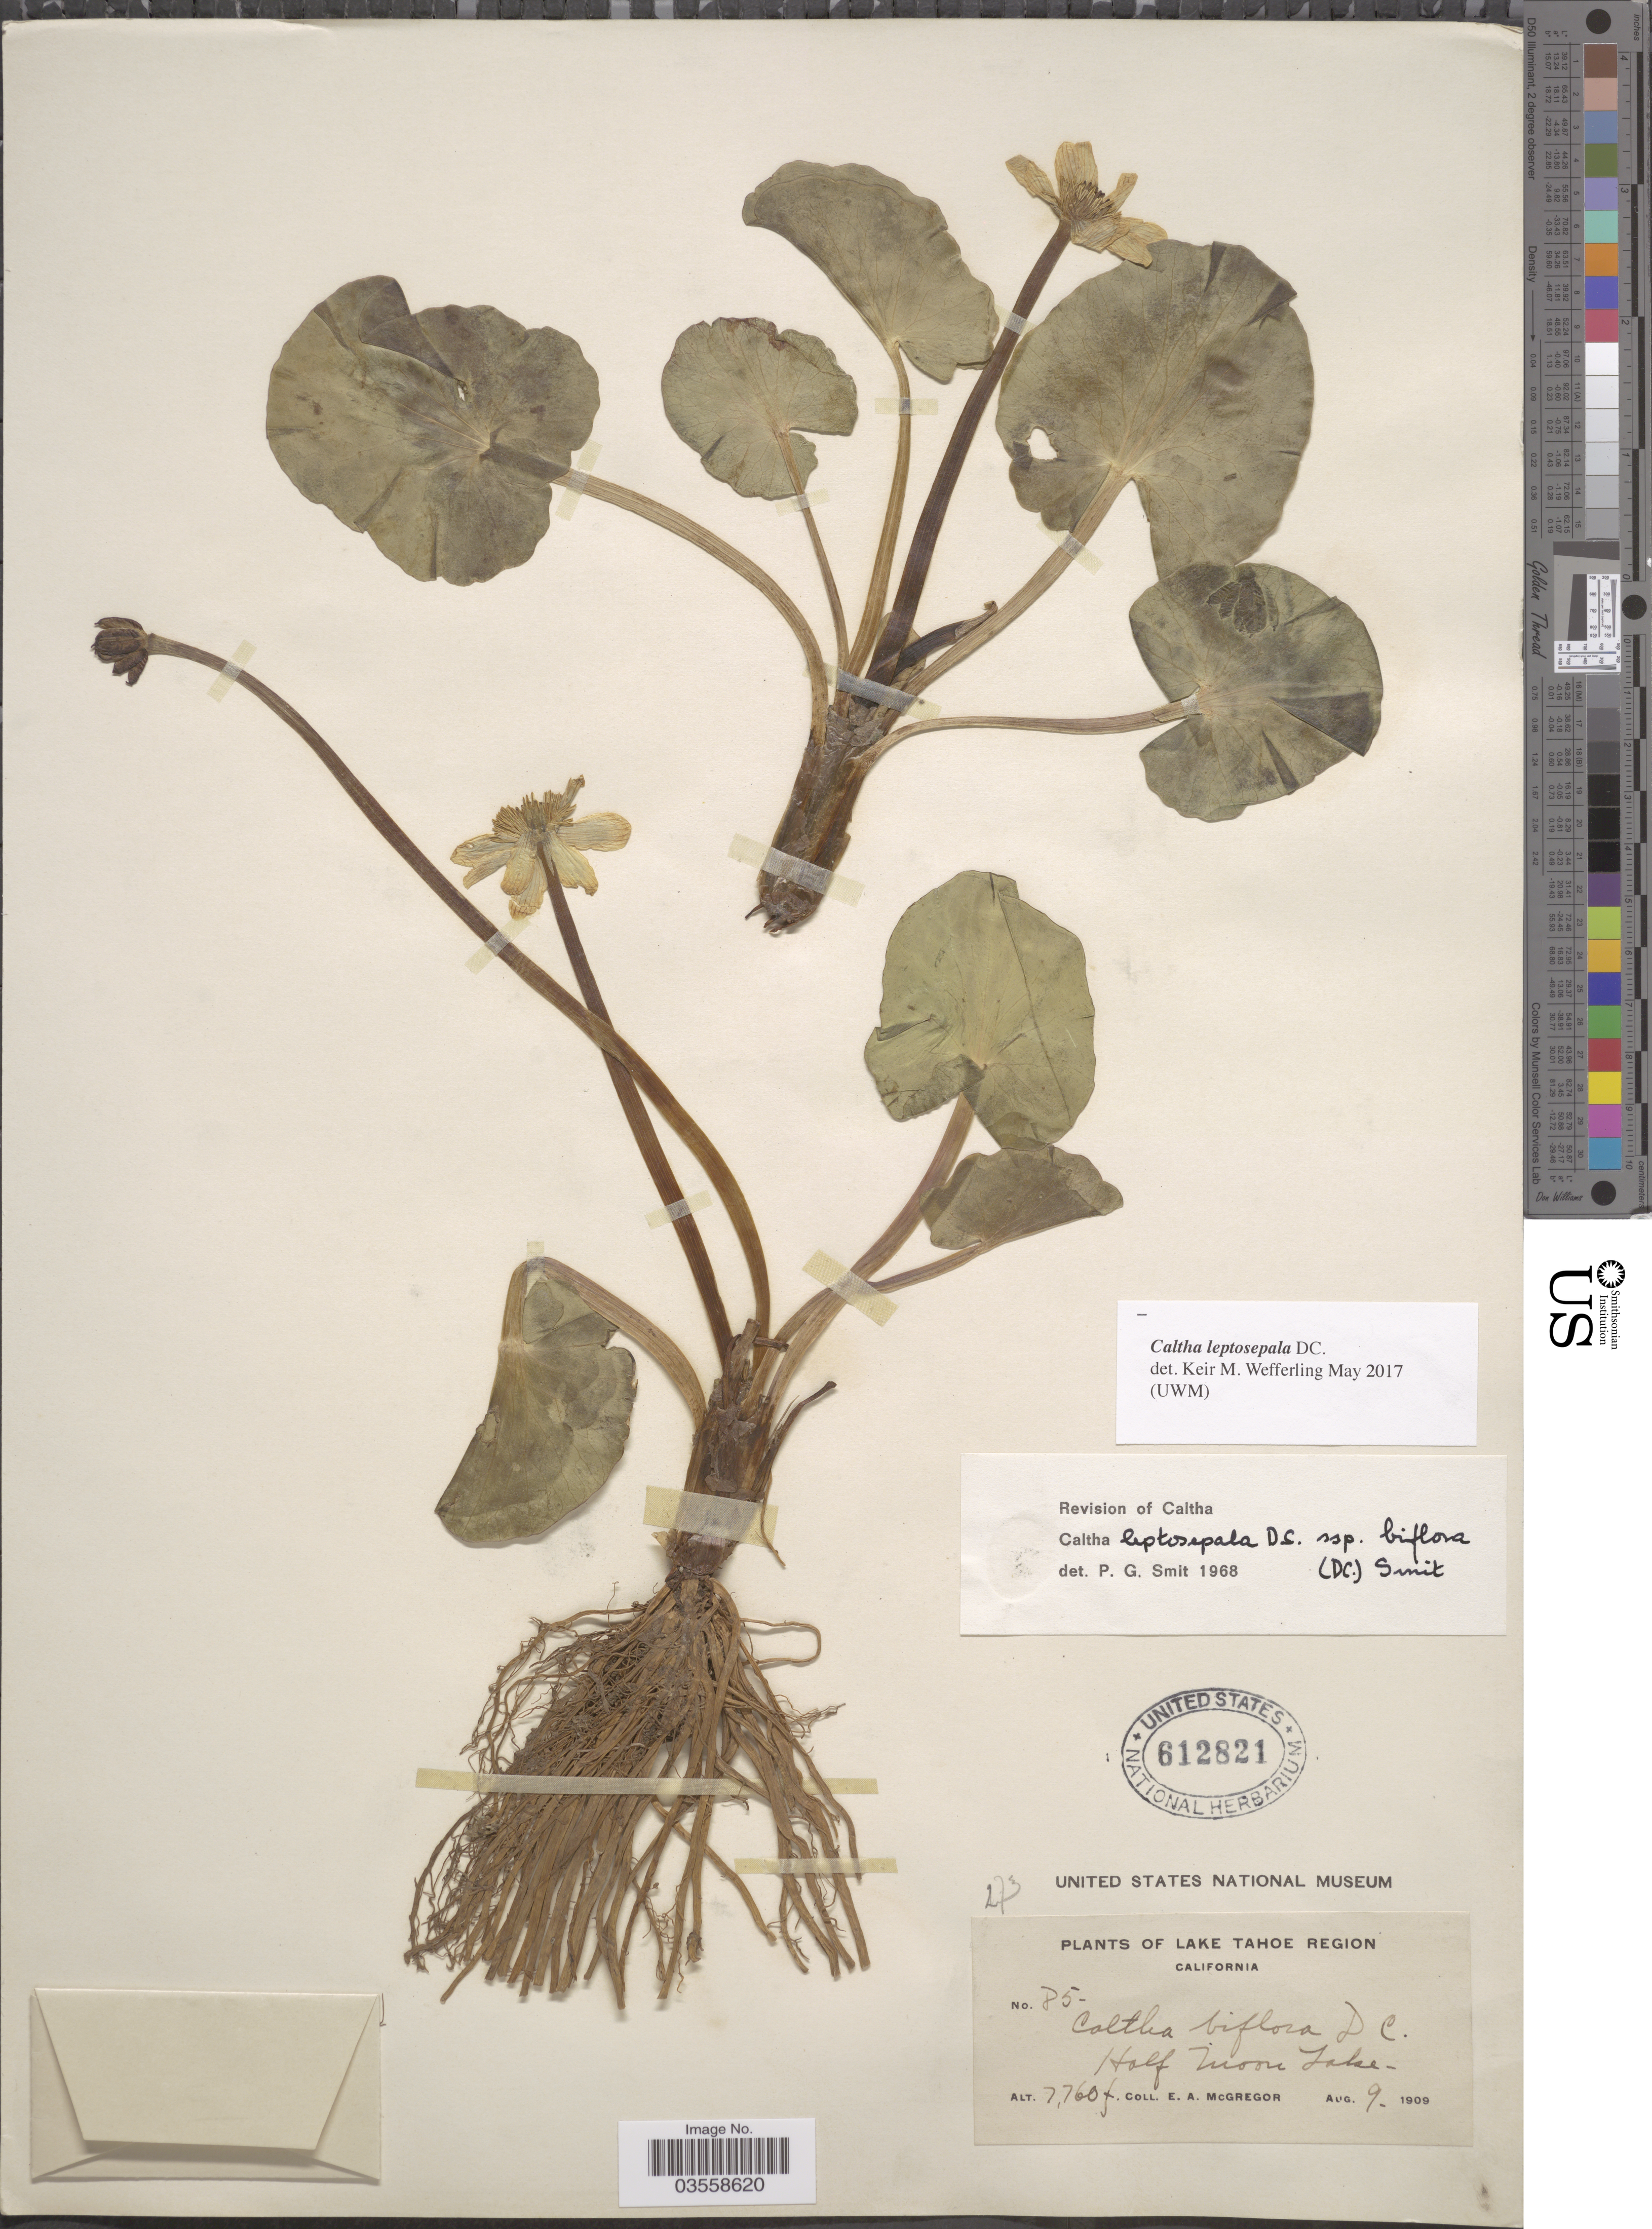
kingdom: Plantae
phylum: Tracheophyta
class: Magnoliopsida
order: Ranunculales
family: Ranunculaceae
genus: Caltha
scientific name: Caltha leptosepala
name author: DC.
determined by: Wefferling, Keir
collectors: E. A. McGregor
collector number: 85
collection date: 1909-08-09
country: United States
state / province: California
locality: Lake Tahoe Region. Half Moon Lake.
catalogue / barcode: US 612821